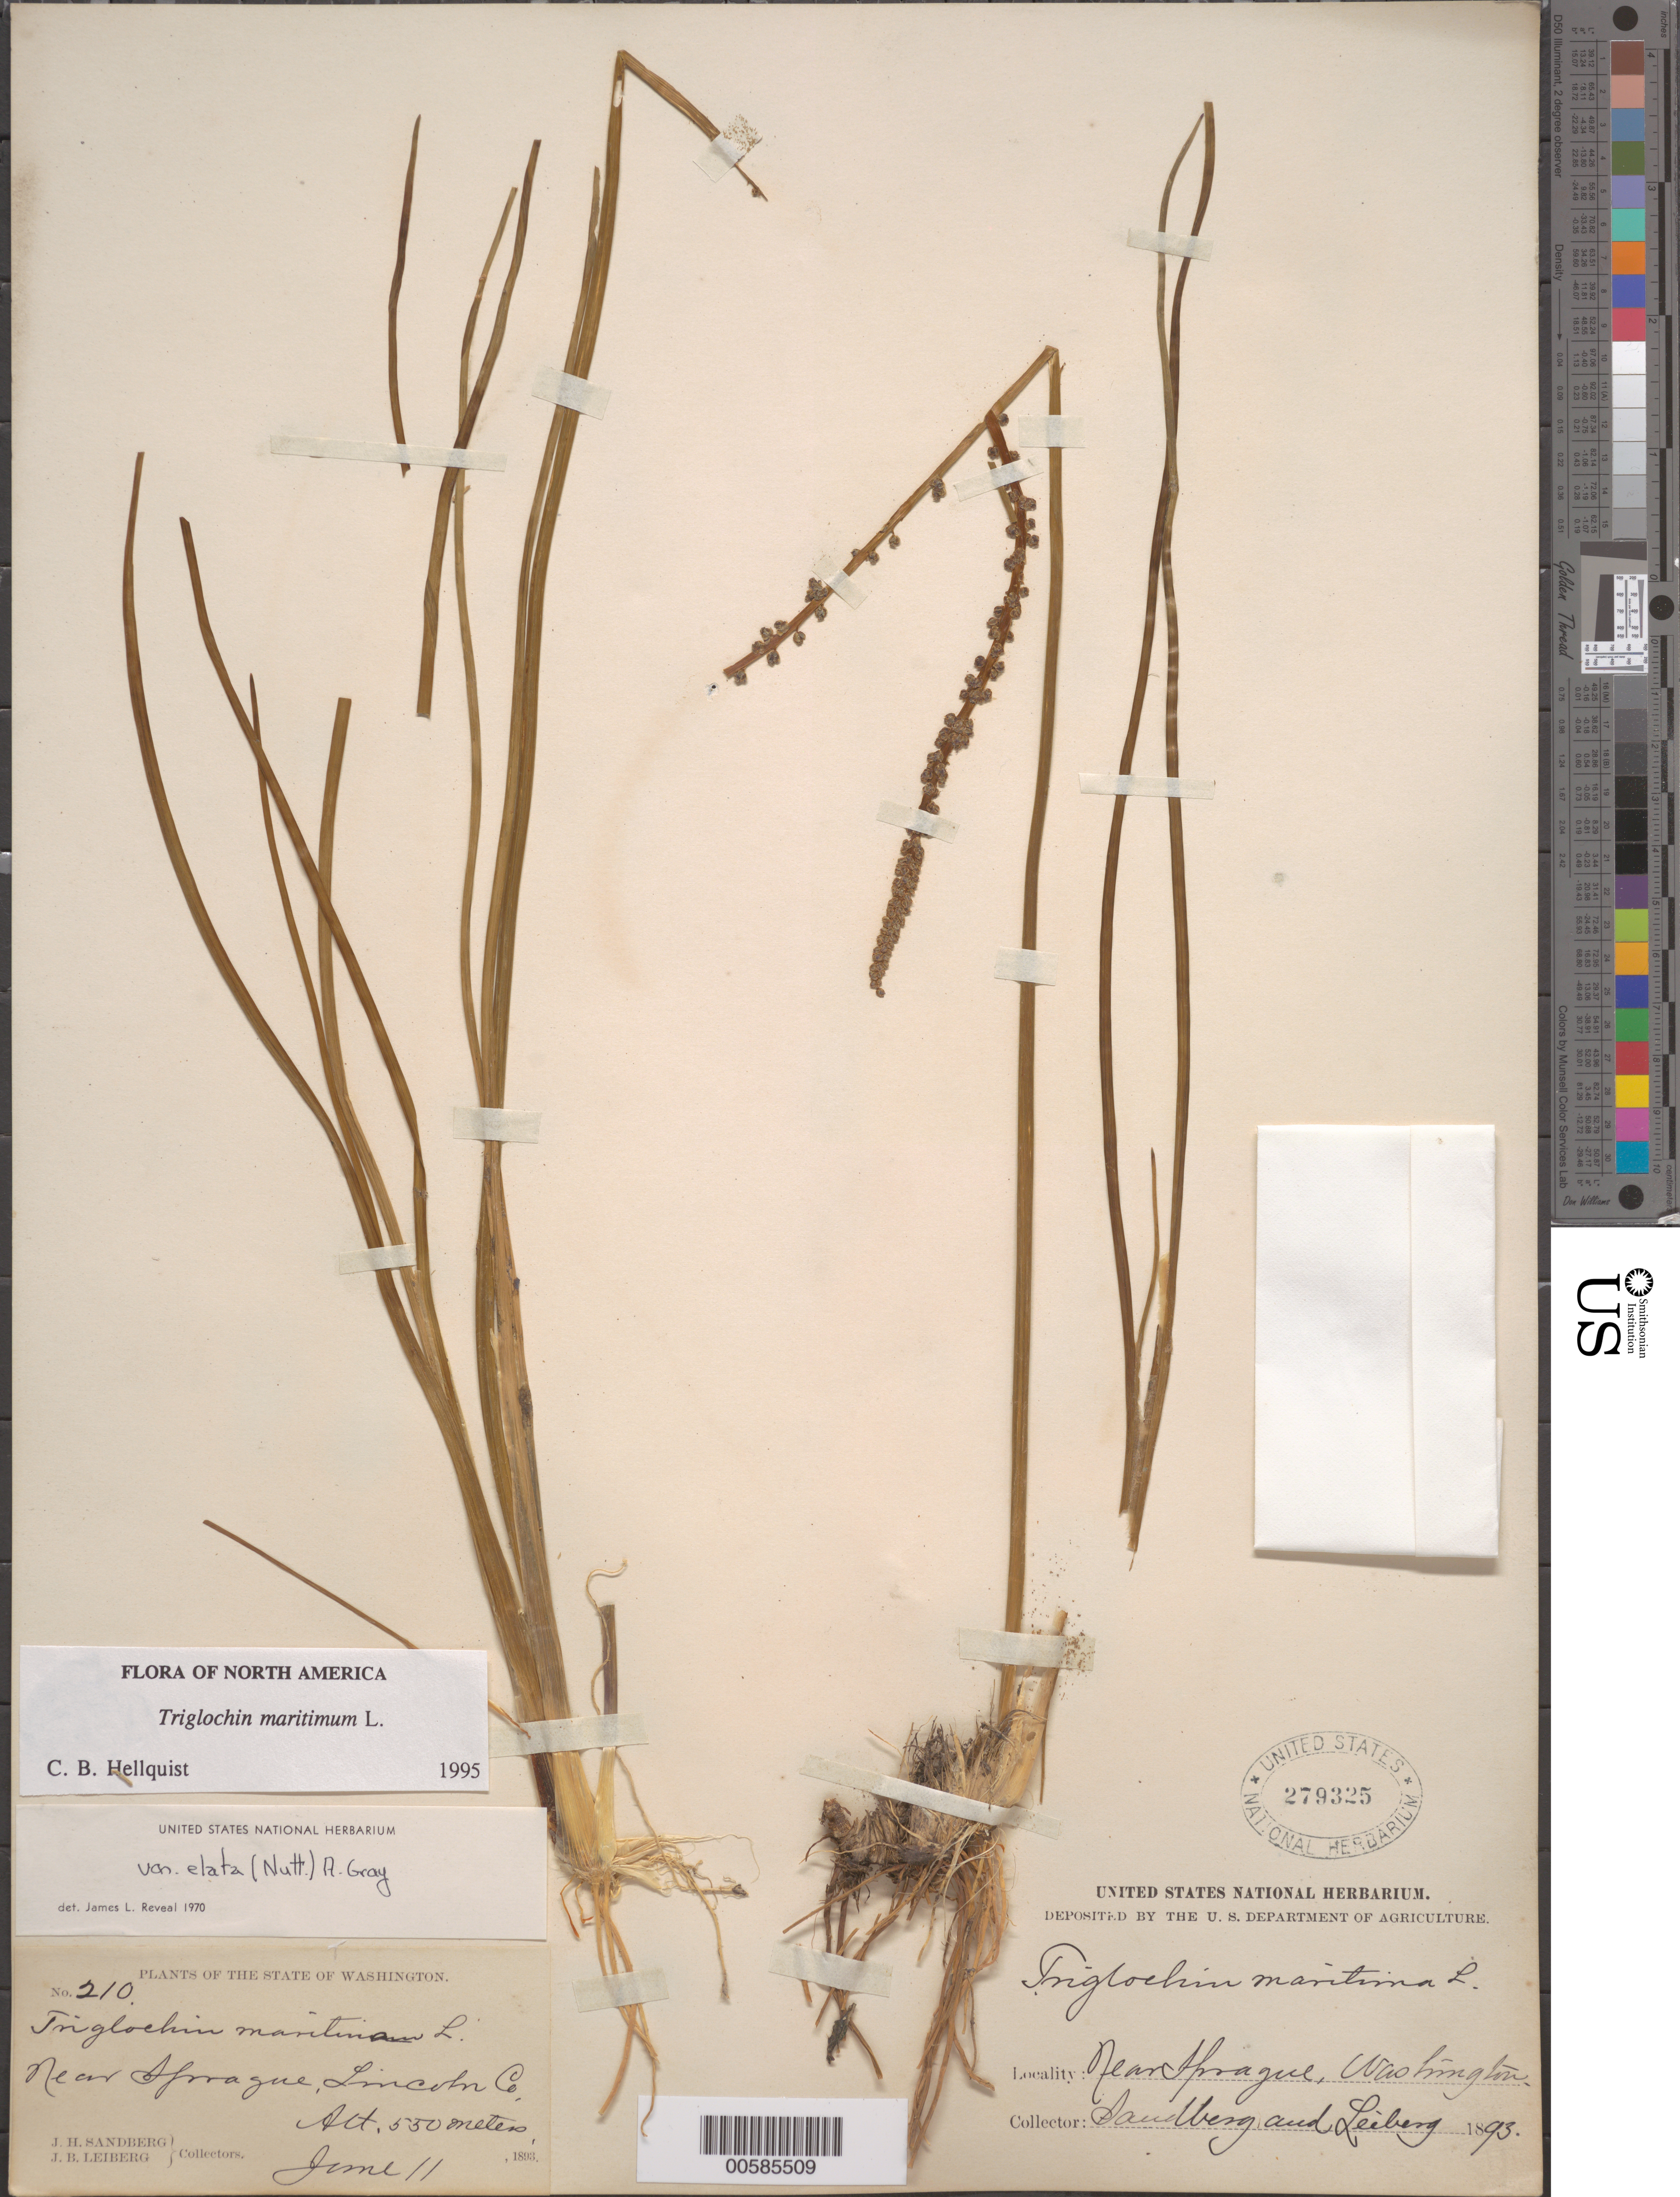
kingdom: Plantae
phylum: Tracheophyta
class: Liliopsida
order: Alismatales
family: Juncaginaceae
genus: Triglochin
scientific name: Triglochin maritima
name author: L.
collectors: J. H. Sandberg & J. Leiberg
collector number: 210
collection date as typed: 11 Jun 1893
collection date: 1893-06-11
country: United States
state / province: Washington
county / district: Lincoln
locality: Near Sprague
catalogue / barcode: US 279325